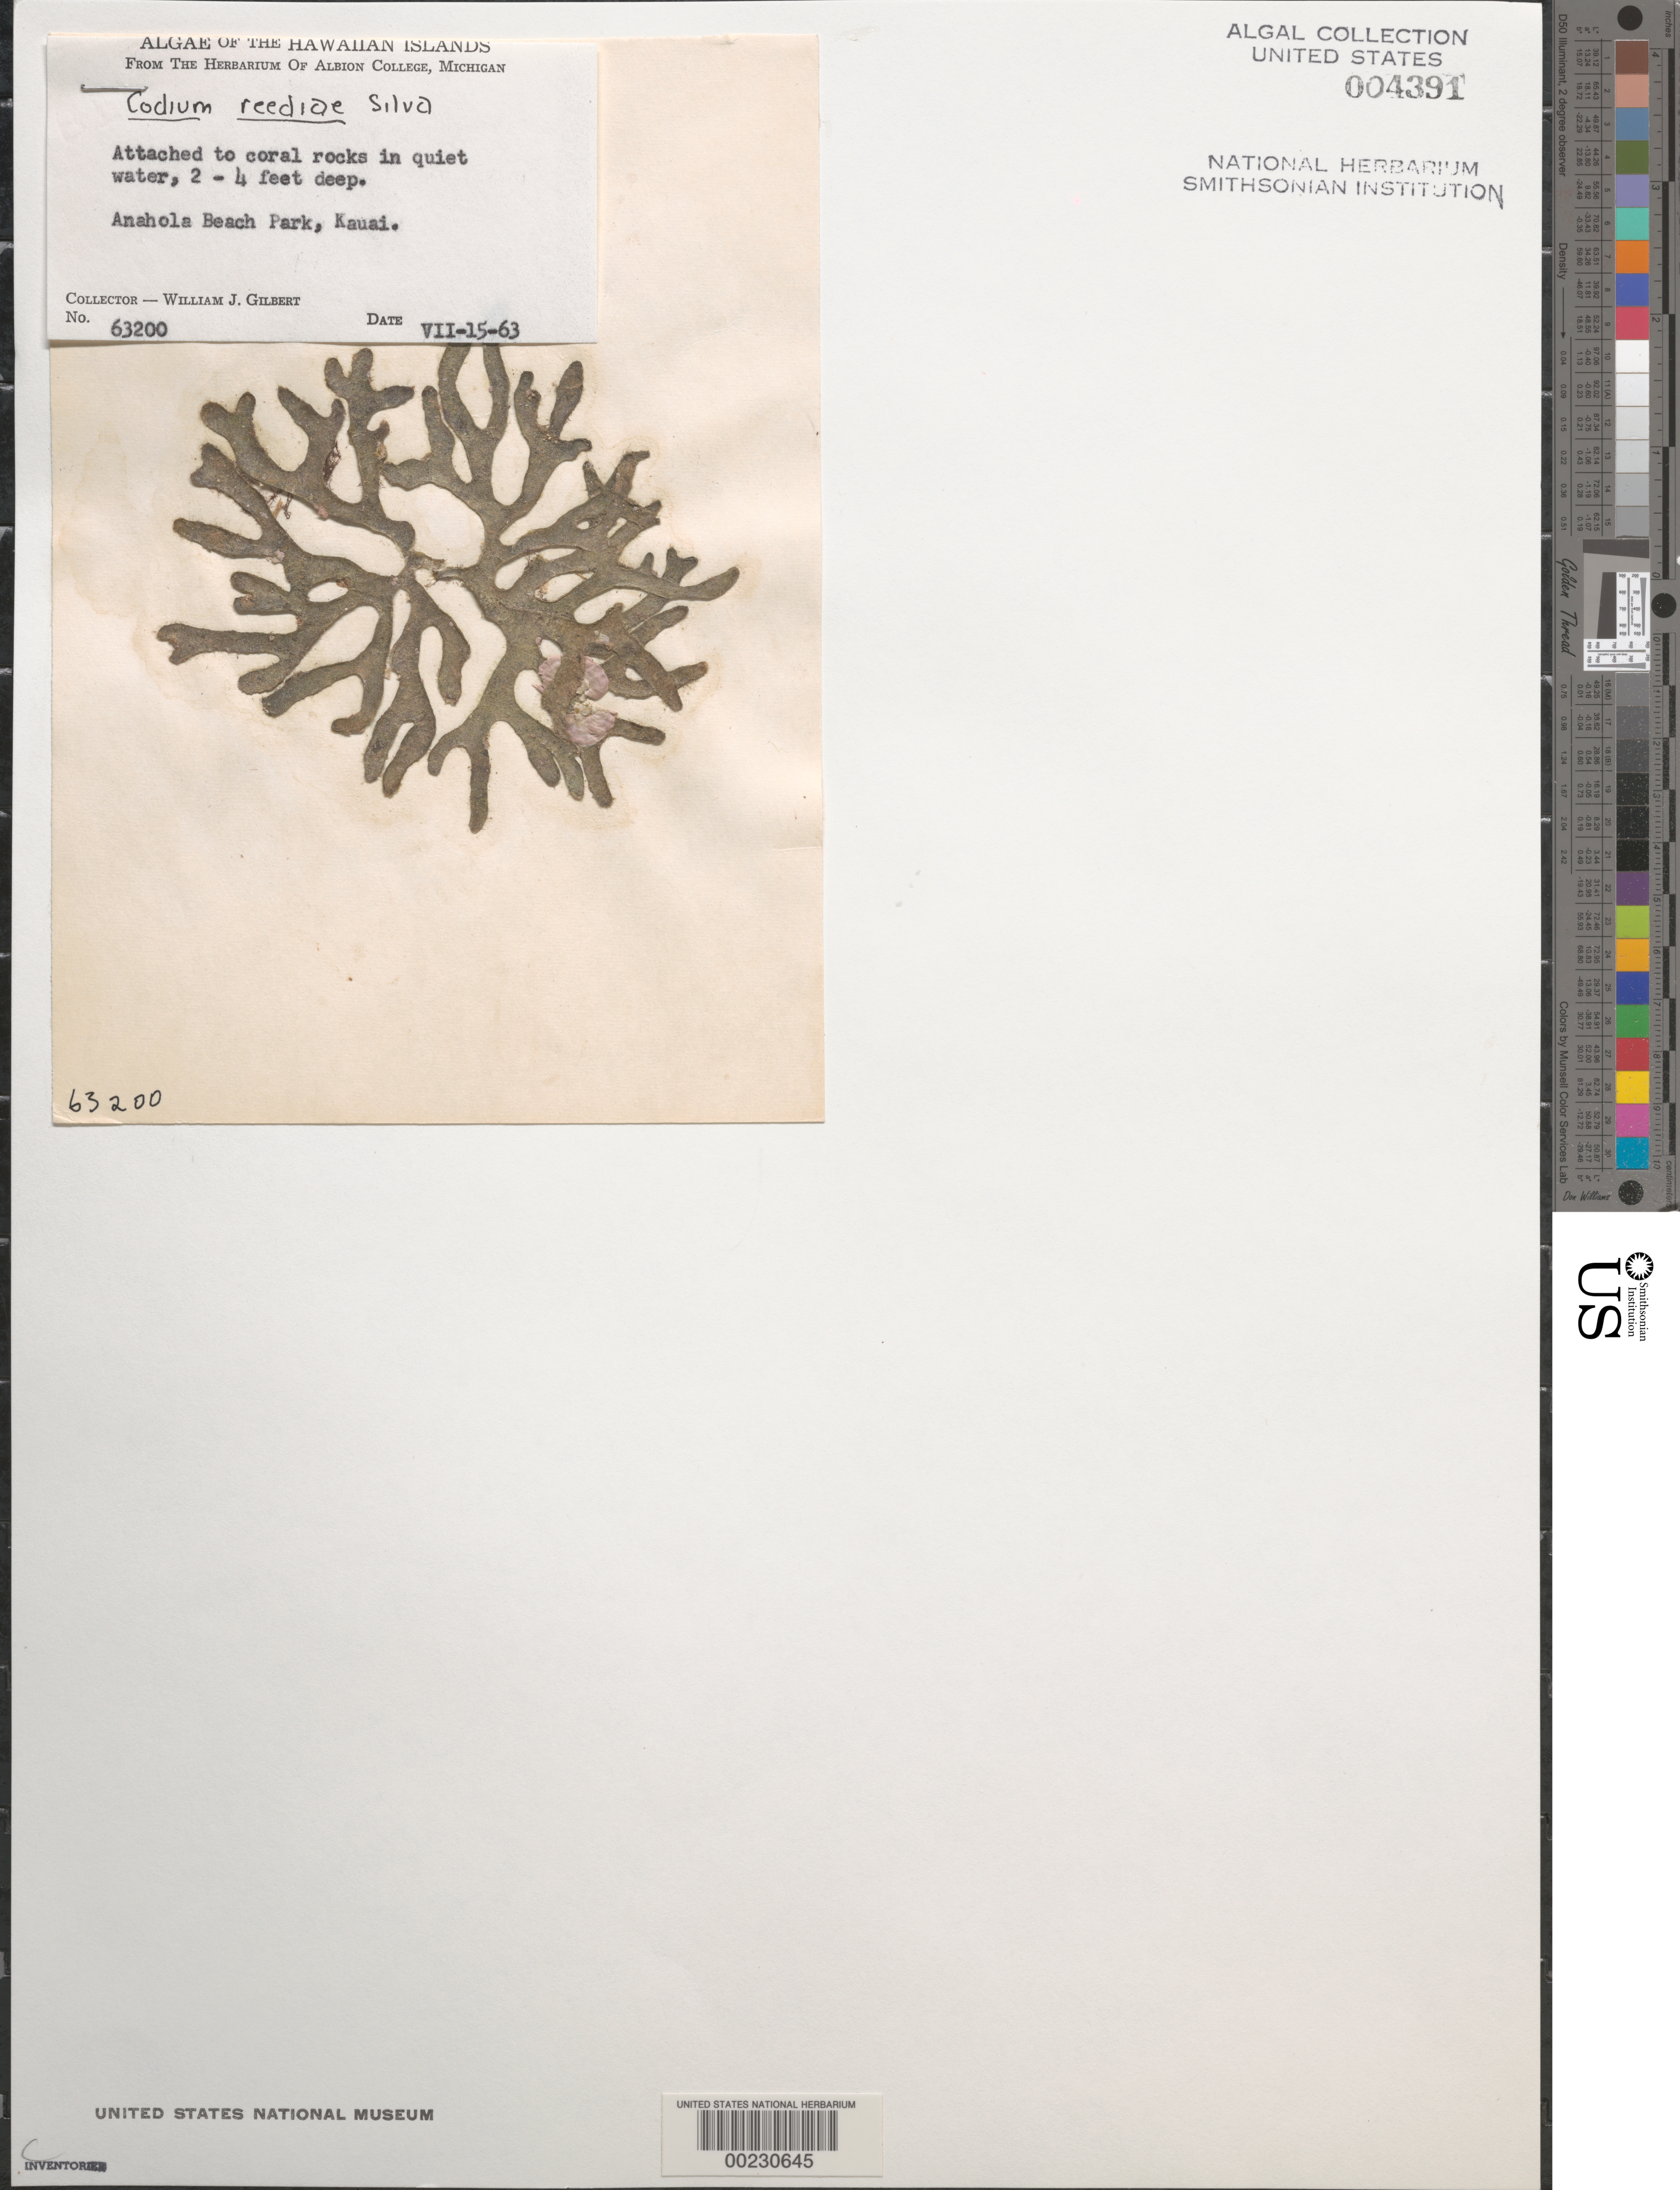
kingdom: Plantae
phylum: Chlorophyta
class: Ulvophyceae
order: Bryopsidales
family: Codiaceae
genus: Codium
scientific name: Codium reediae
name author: P.C. Silva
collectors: W. J. Gilbert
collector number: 63200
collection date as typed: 15 Jul 1963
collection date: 1963-07-15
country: United States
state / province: Hawaii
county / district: Kauai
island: Kaua'i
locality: Anahola Beach Park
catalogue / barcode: US 4391